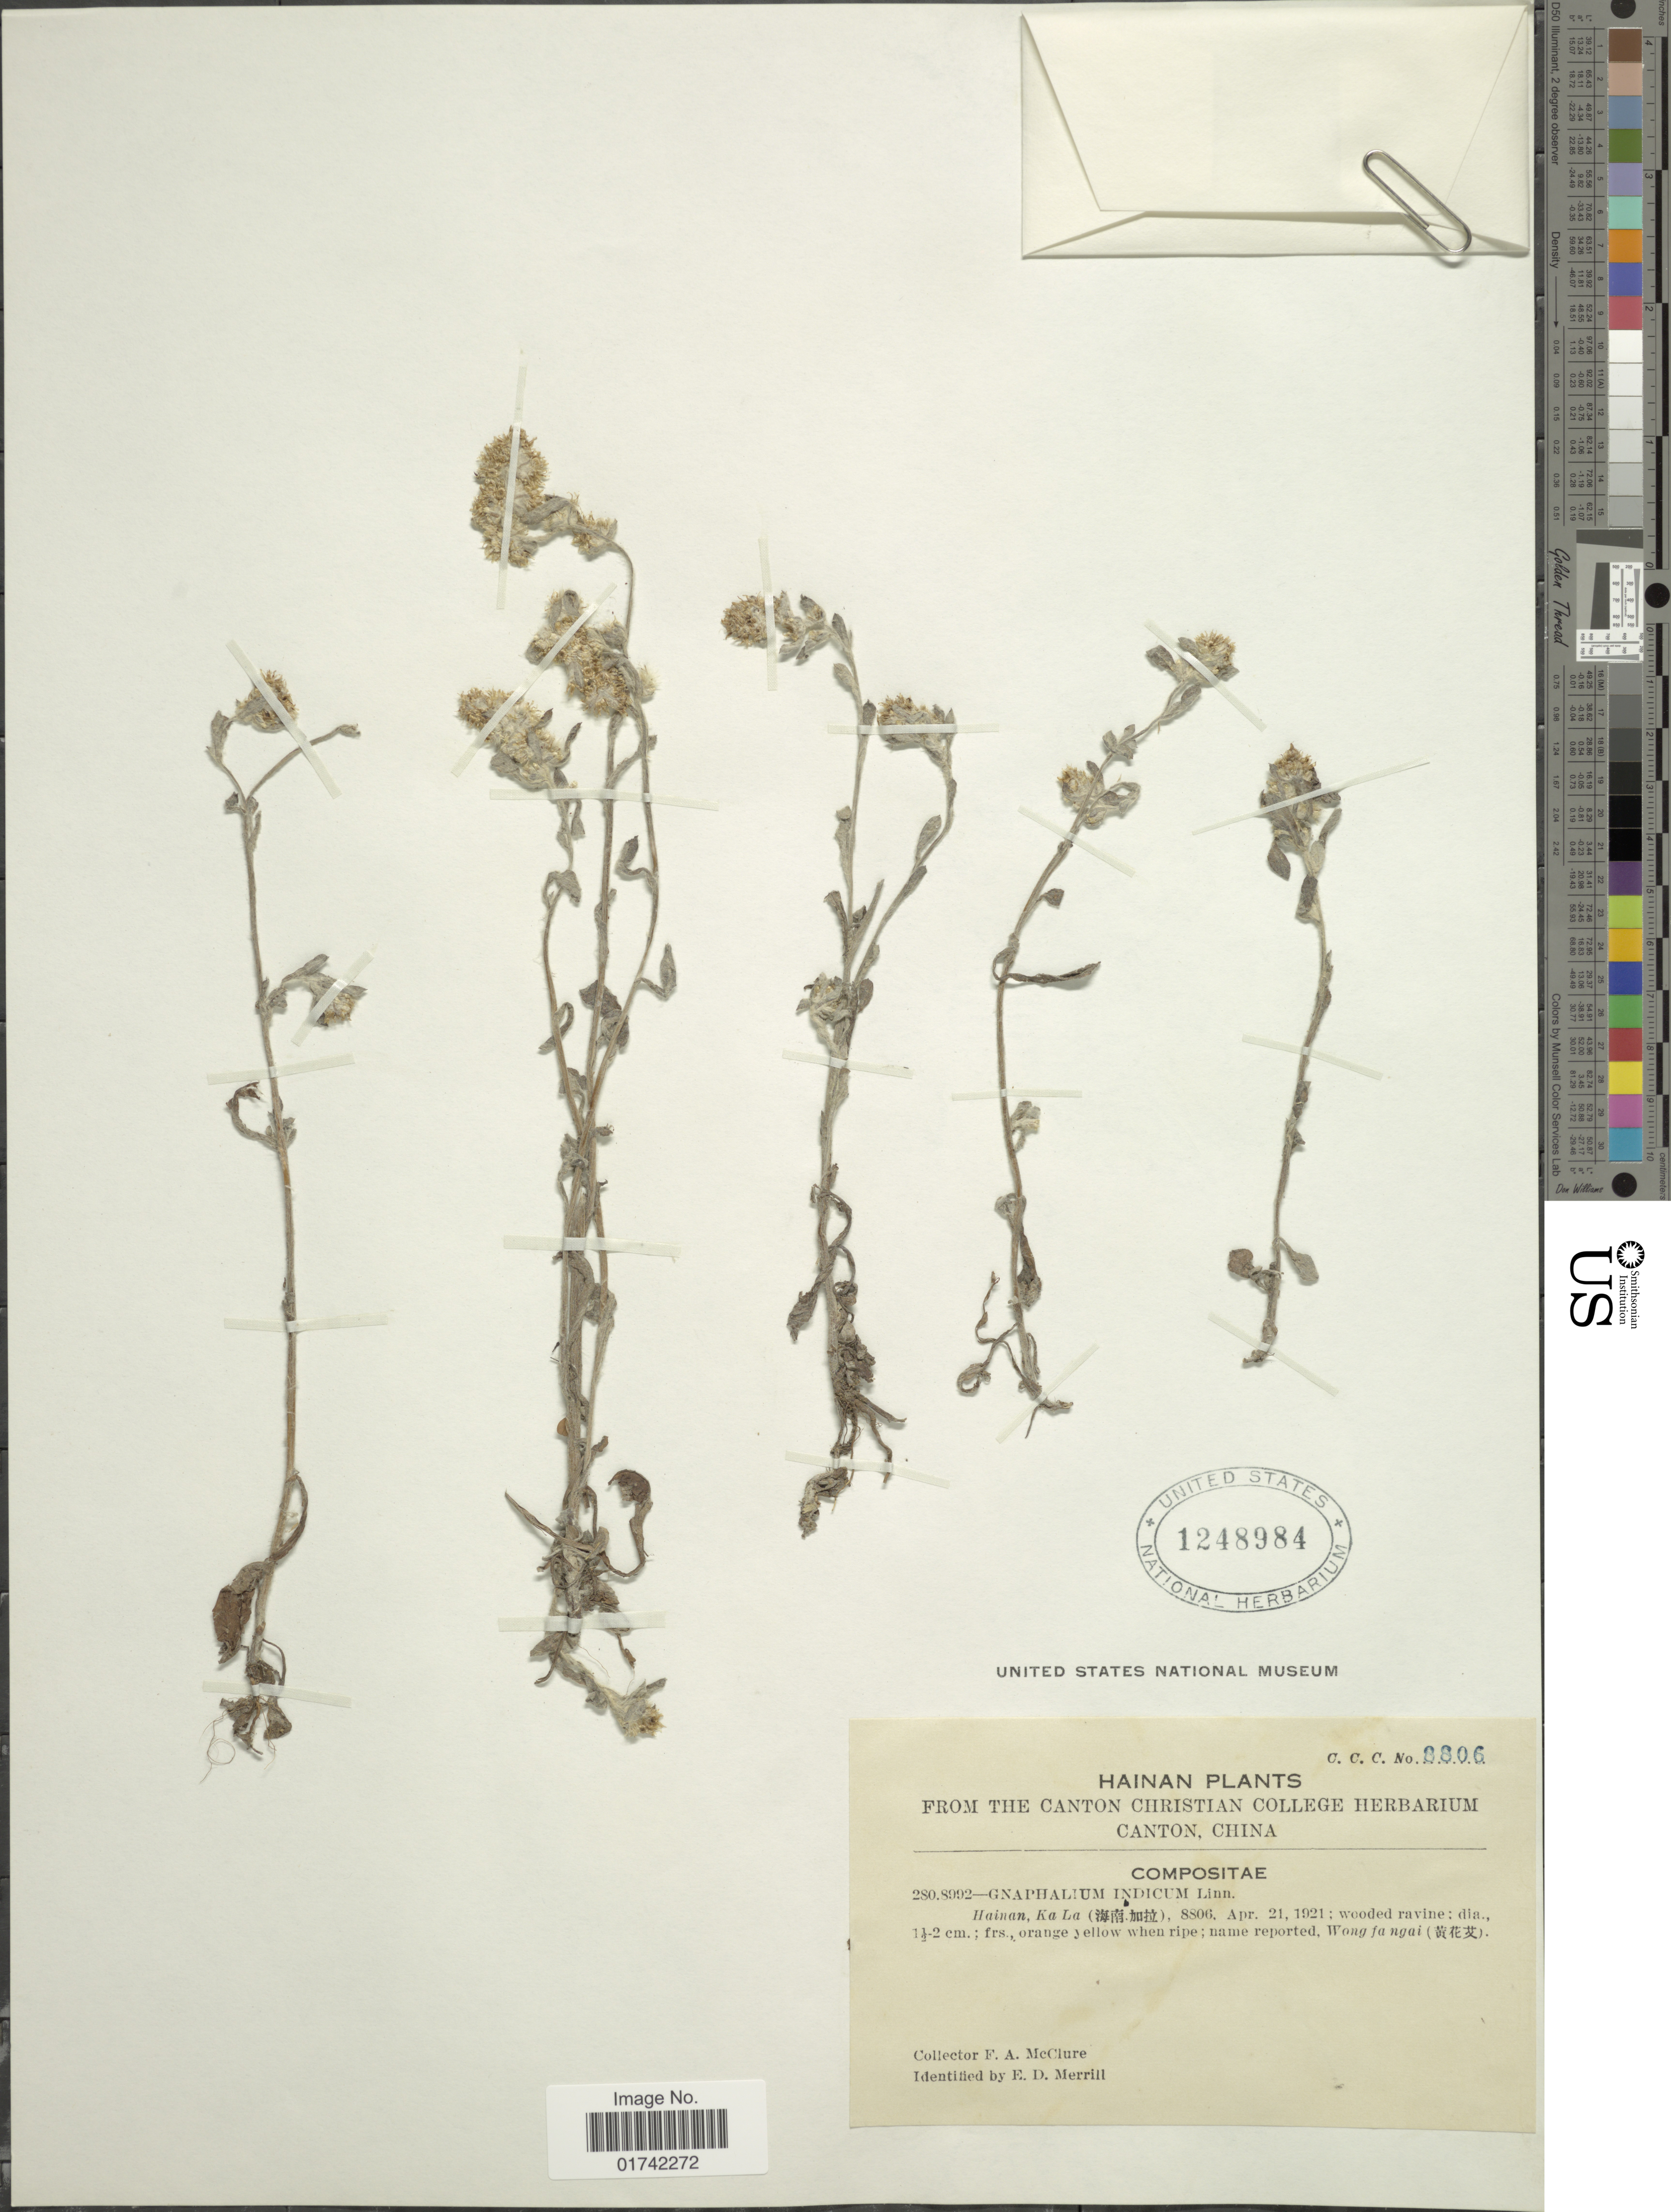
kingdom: Plantae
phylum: Tracheophyta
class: Magnoliopsida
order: Asterales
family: Asteraceae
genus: Helichrysum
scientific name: Helichrysum indicum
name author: (L.) Grierson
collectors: F. A. McClure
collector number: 8806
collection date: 1921-04-21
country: China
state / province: Hainan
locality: Hainan, Ka La, Wong fa ngai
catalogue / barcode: US 1248984